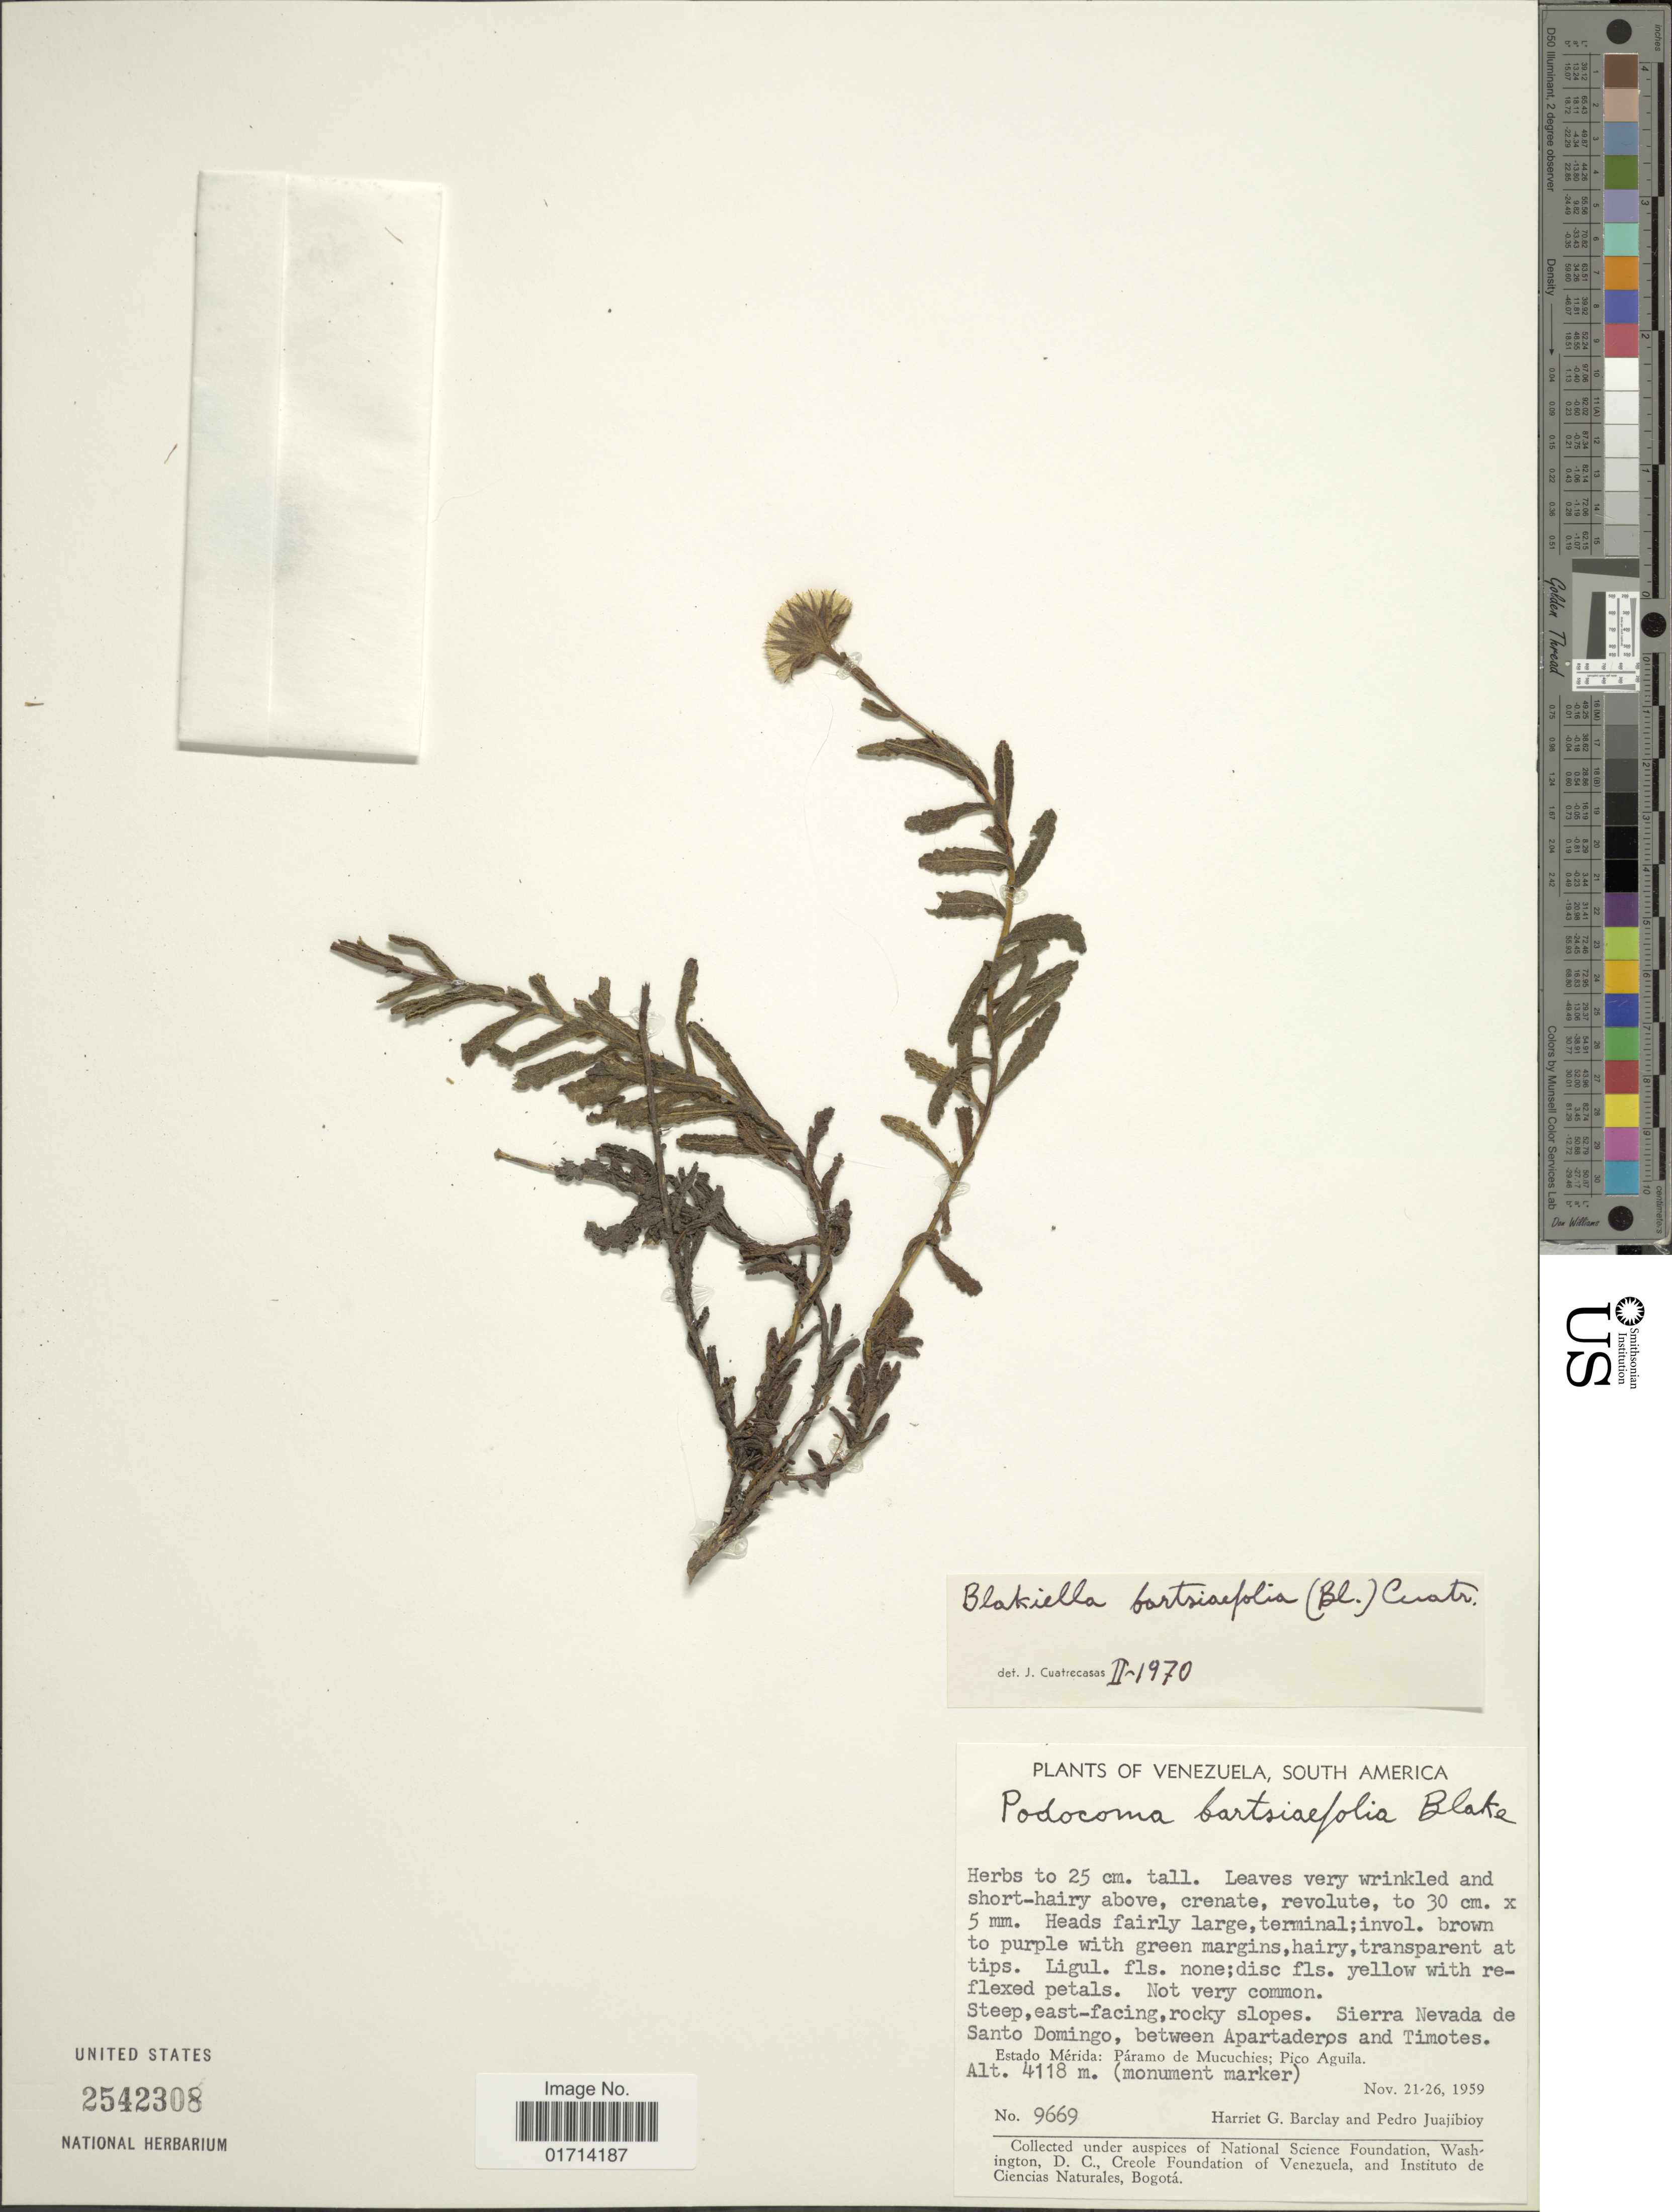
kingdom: Plantae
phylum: Tracheophyta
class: Magnoliopsida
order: Asterales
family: Asteraceae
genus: Blakiella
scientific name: Blakiella bartsiifolia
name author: (S.F. Blake) Cuatrec.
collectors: H. G. Barclay & P. Juajibioy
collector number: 9669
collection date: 1959-11-21/1959-11-26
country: Venezuela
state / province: Mérida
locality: Sierra Nevada de Santo Domingo, between Apartaderos and Timotes, Paramo de Mucuchies; Pico Aguila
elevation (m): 4118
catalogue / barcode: US 2542308